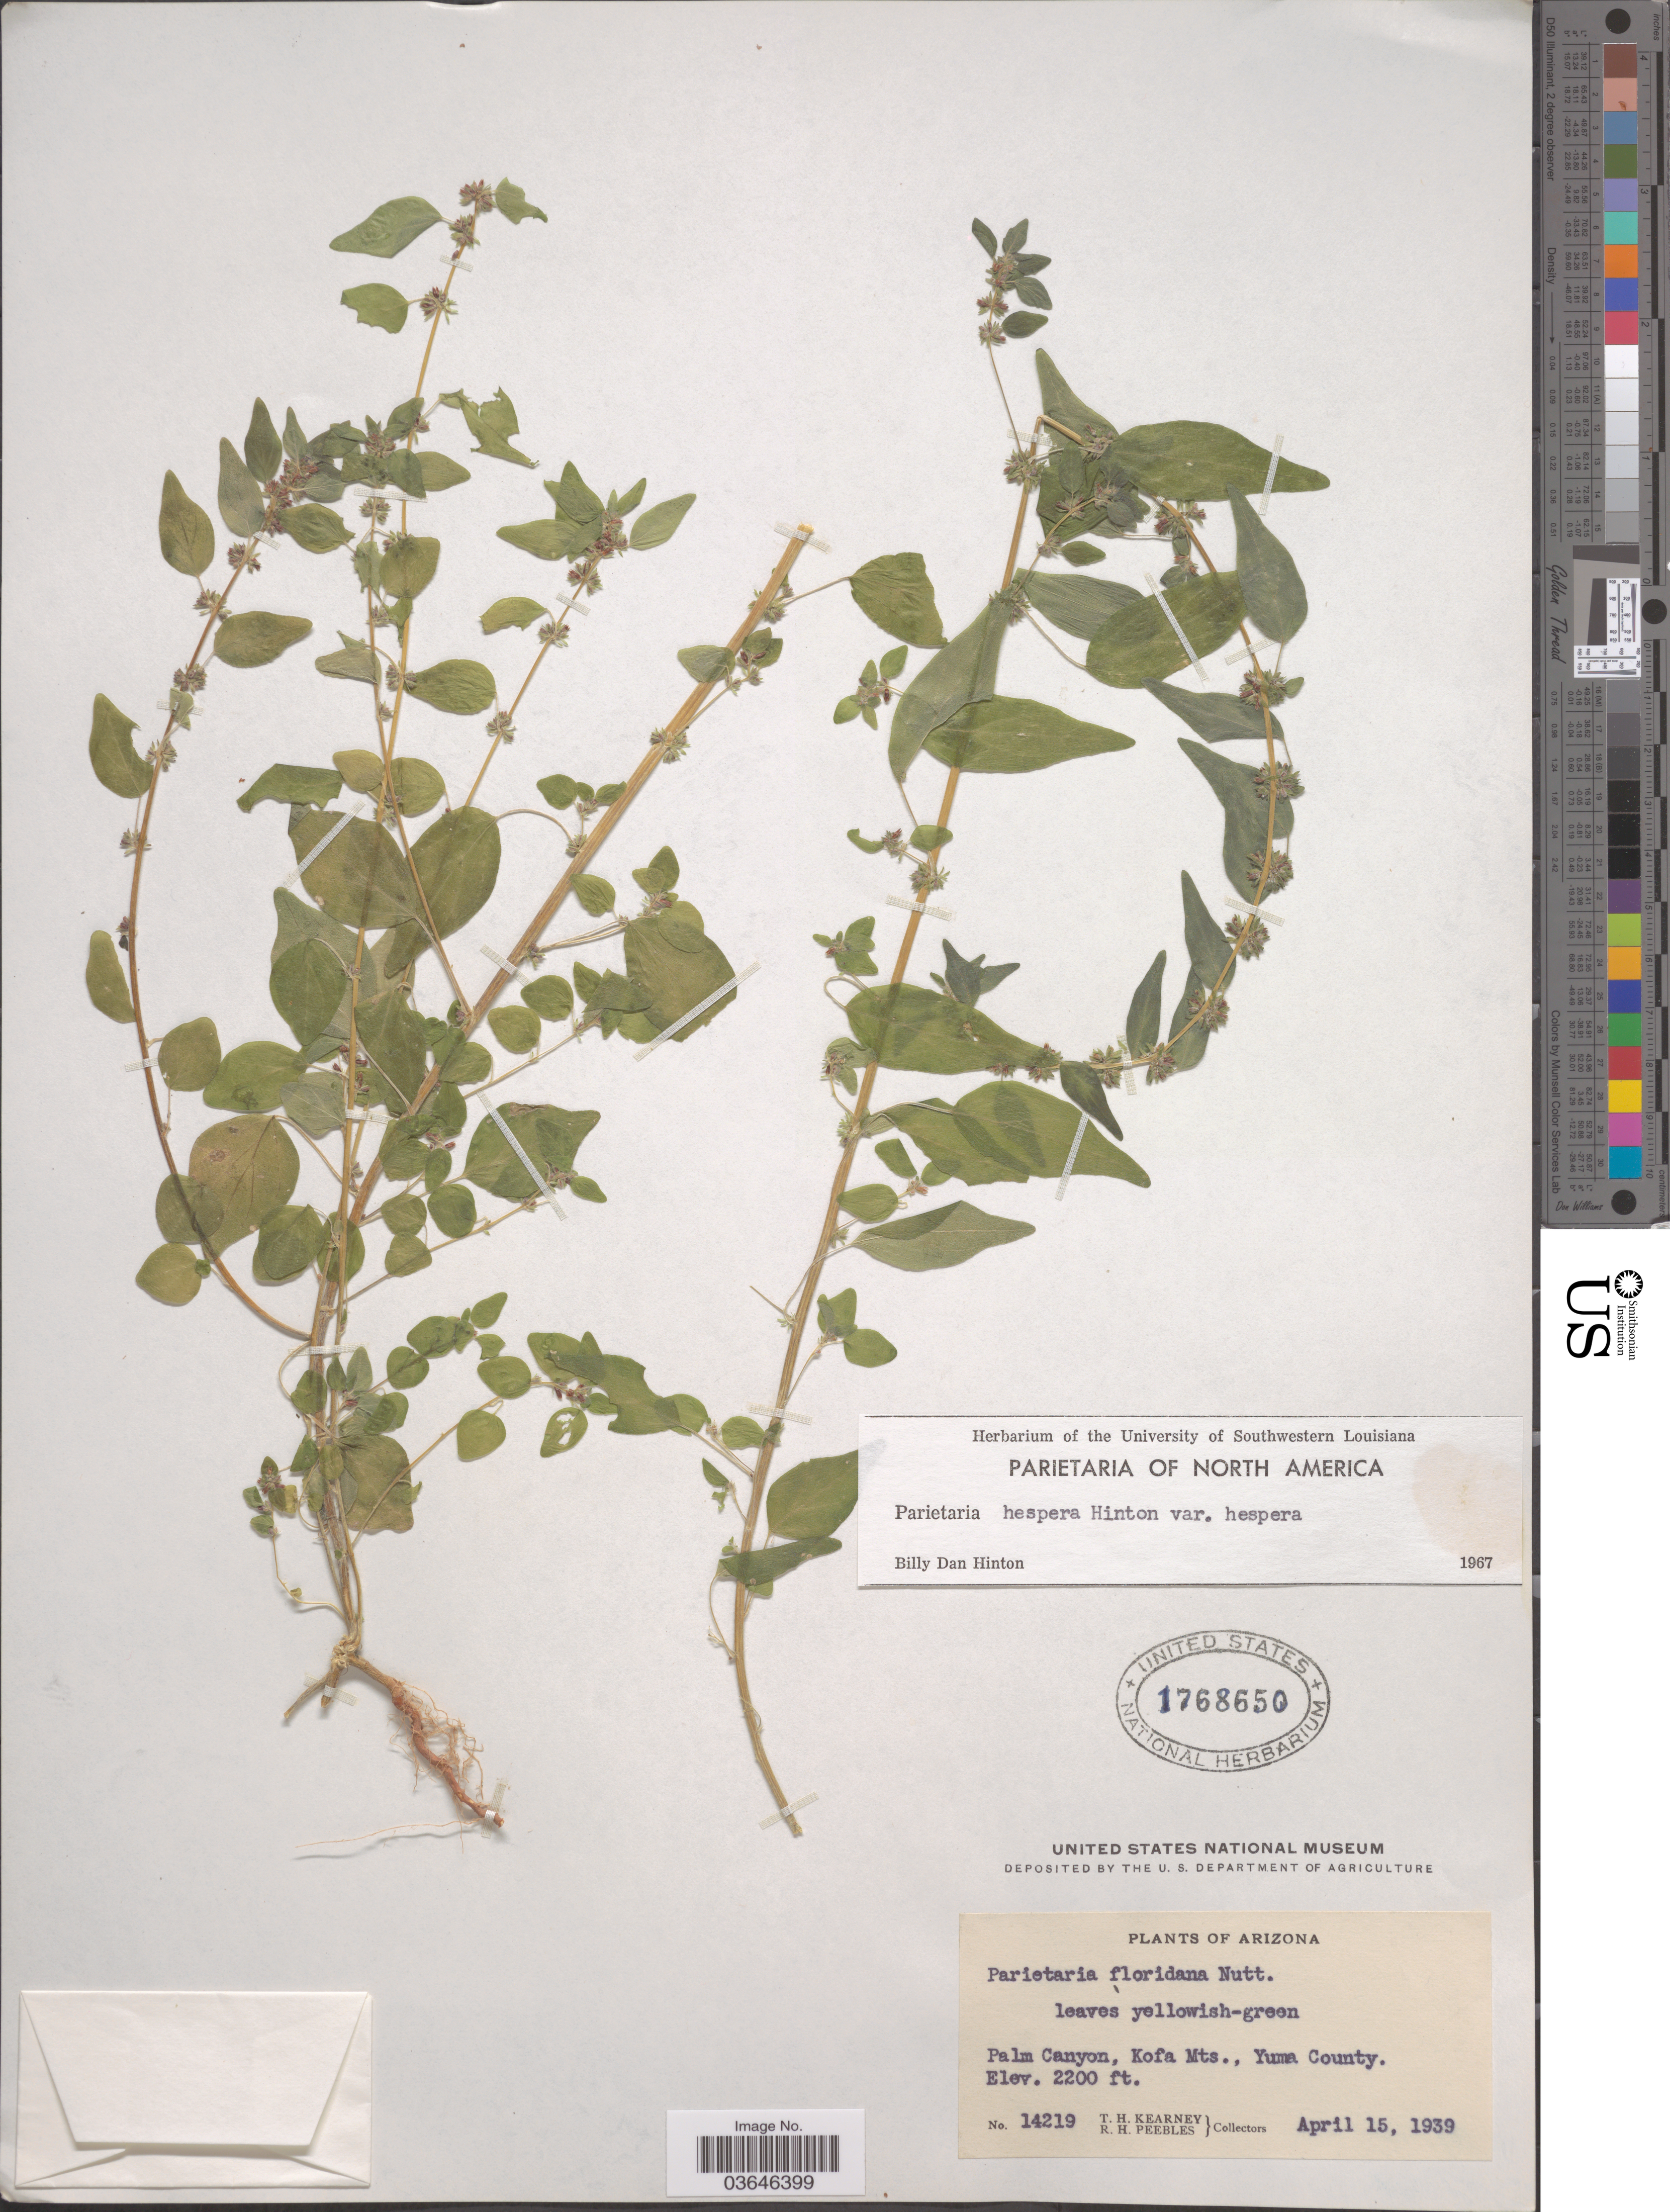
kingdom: Plantae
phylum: Tracheophyta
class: Magnoliopsida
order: Rosales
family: Urticaceae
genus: Parietaria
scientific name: Parietaria hespera var. hespera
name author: Hinton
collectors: T. H. Kearney & R. H. Peebles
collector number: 14219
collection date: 1939-04-15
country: United States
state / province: Arizona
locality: Palm Canyon, Kofa Mts., Yuma County.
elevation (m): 671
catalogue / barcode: US 1768650